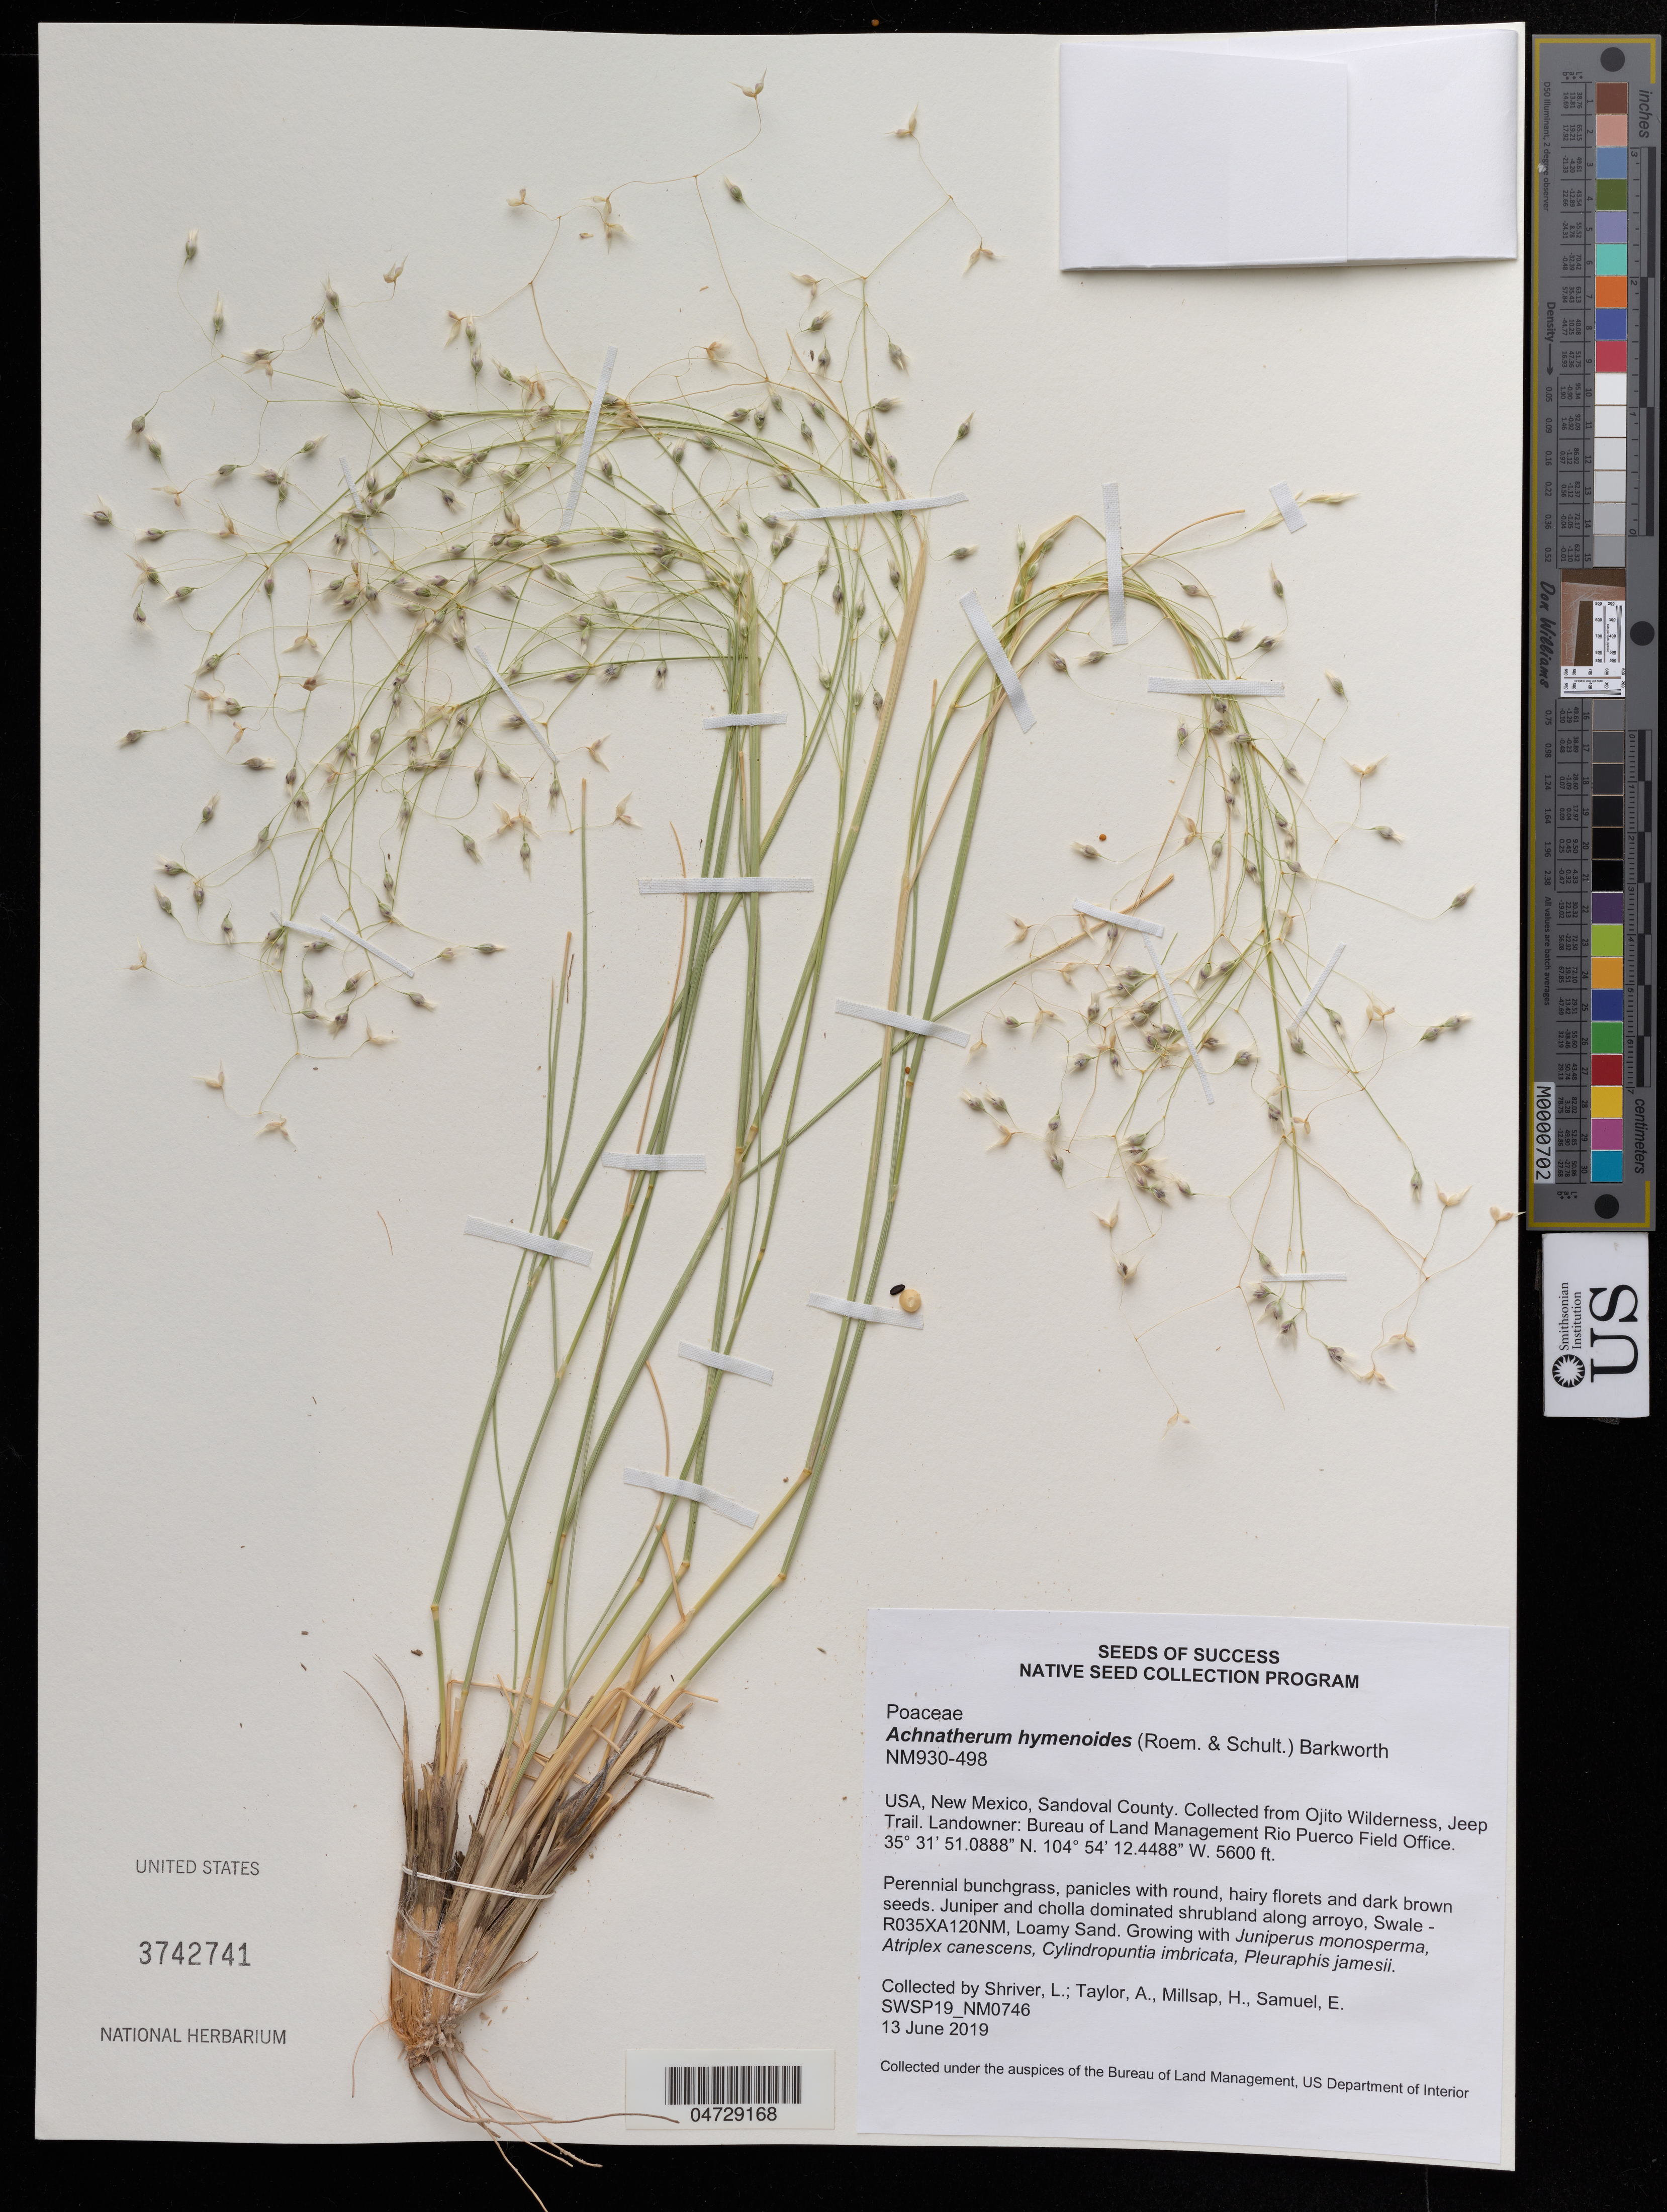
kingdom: Plantae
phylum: Tracheophyta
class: Liliopsida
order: Poales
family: Poaceae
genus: Achnatherum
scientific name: Achnatherum hymenoides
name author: (Roem. & Schult.) Barkworth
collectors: L. Shriver, A. Taylor & E. Samuel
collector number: NM930-498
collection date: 2019-06-13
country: United States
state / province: New Mexico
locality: Sandoval County. Collected from Ojito Wilderness, Jeep Trail.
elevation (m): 1707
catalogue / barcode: US 3742741